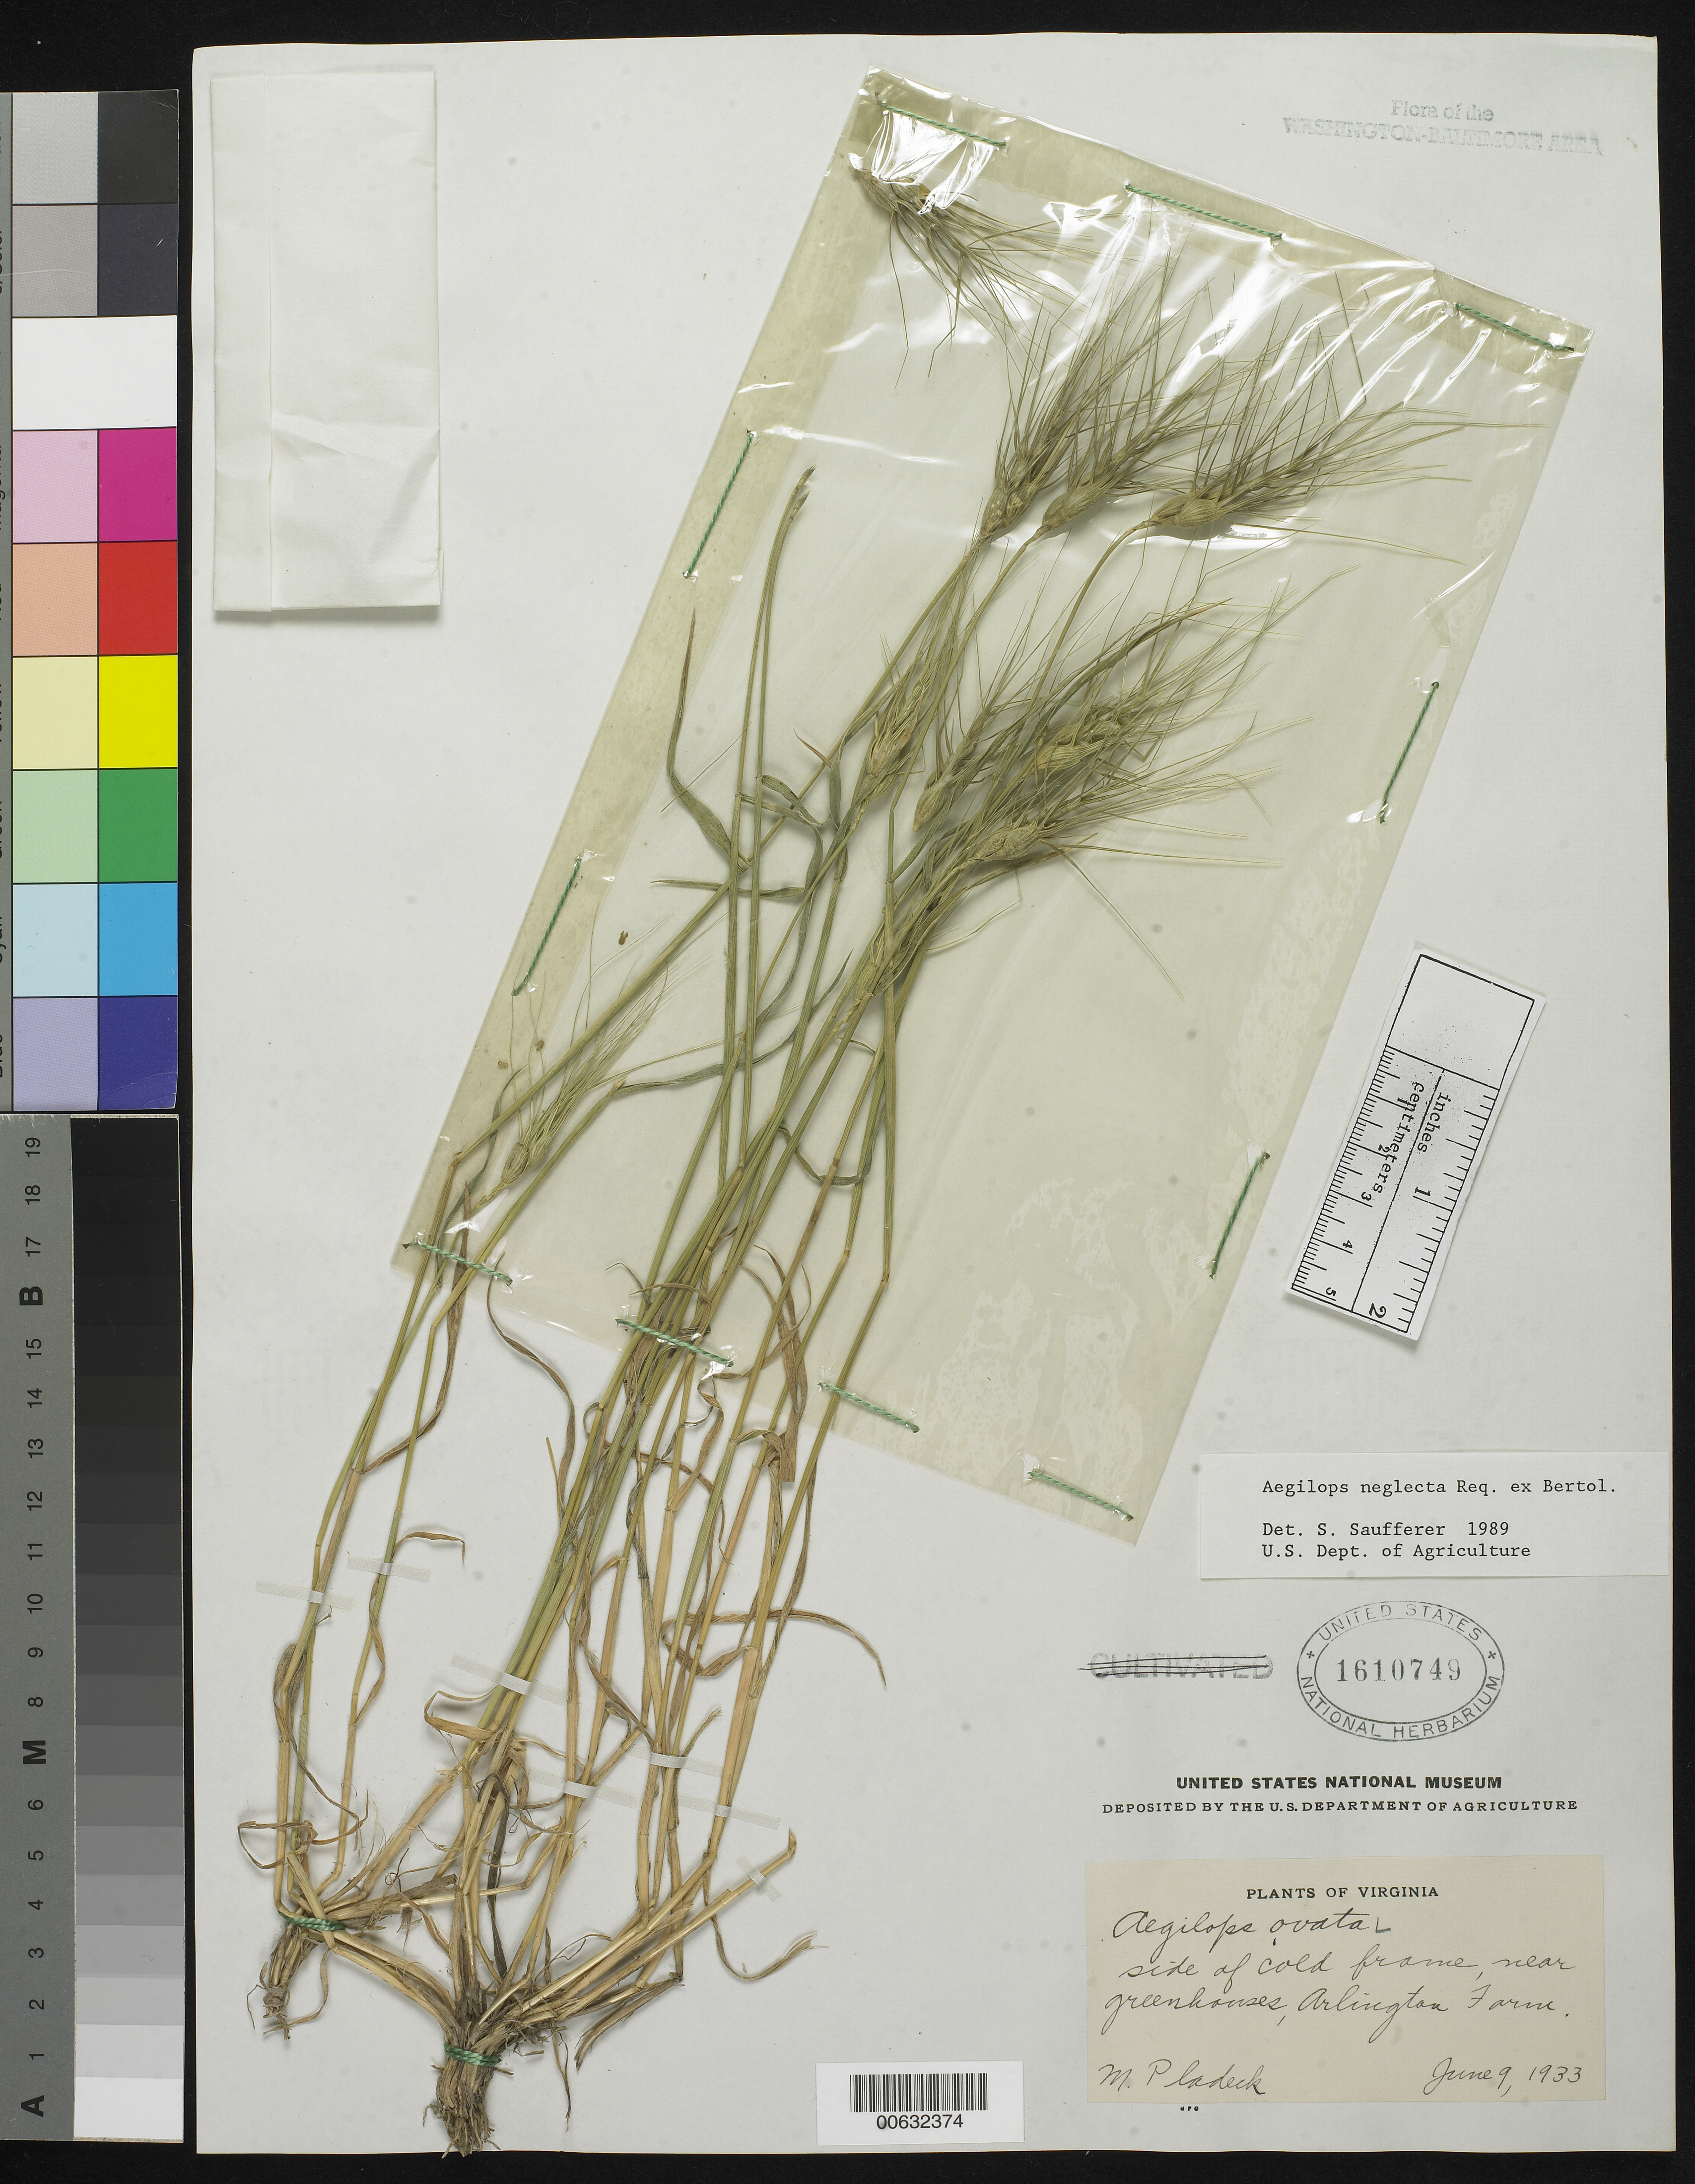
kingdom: Plantae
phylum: Tracheophyta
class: Liliopsida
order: Poales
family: Poaceae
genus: Aegilops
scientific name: Aegilops neglecta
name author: Req. ex Bertol.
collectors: M. Pladeck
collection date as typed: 09 Jun 1933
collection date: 1933-06-09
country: United States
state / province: Virginia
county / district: Arlington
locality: Near Greenhouses, Arlington Farm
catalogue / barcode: US 1610749